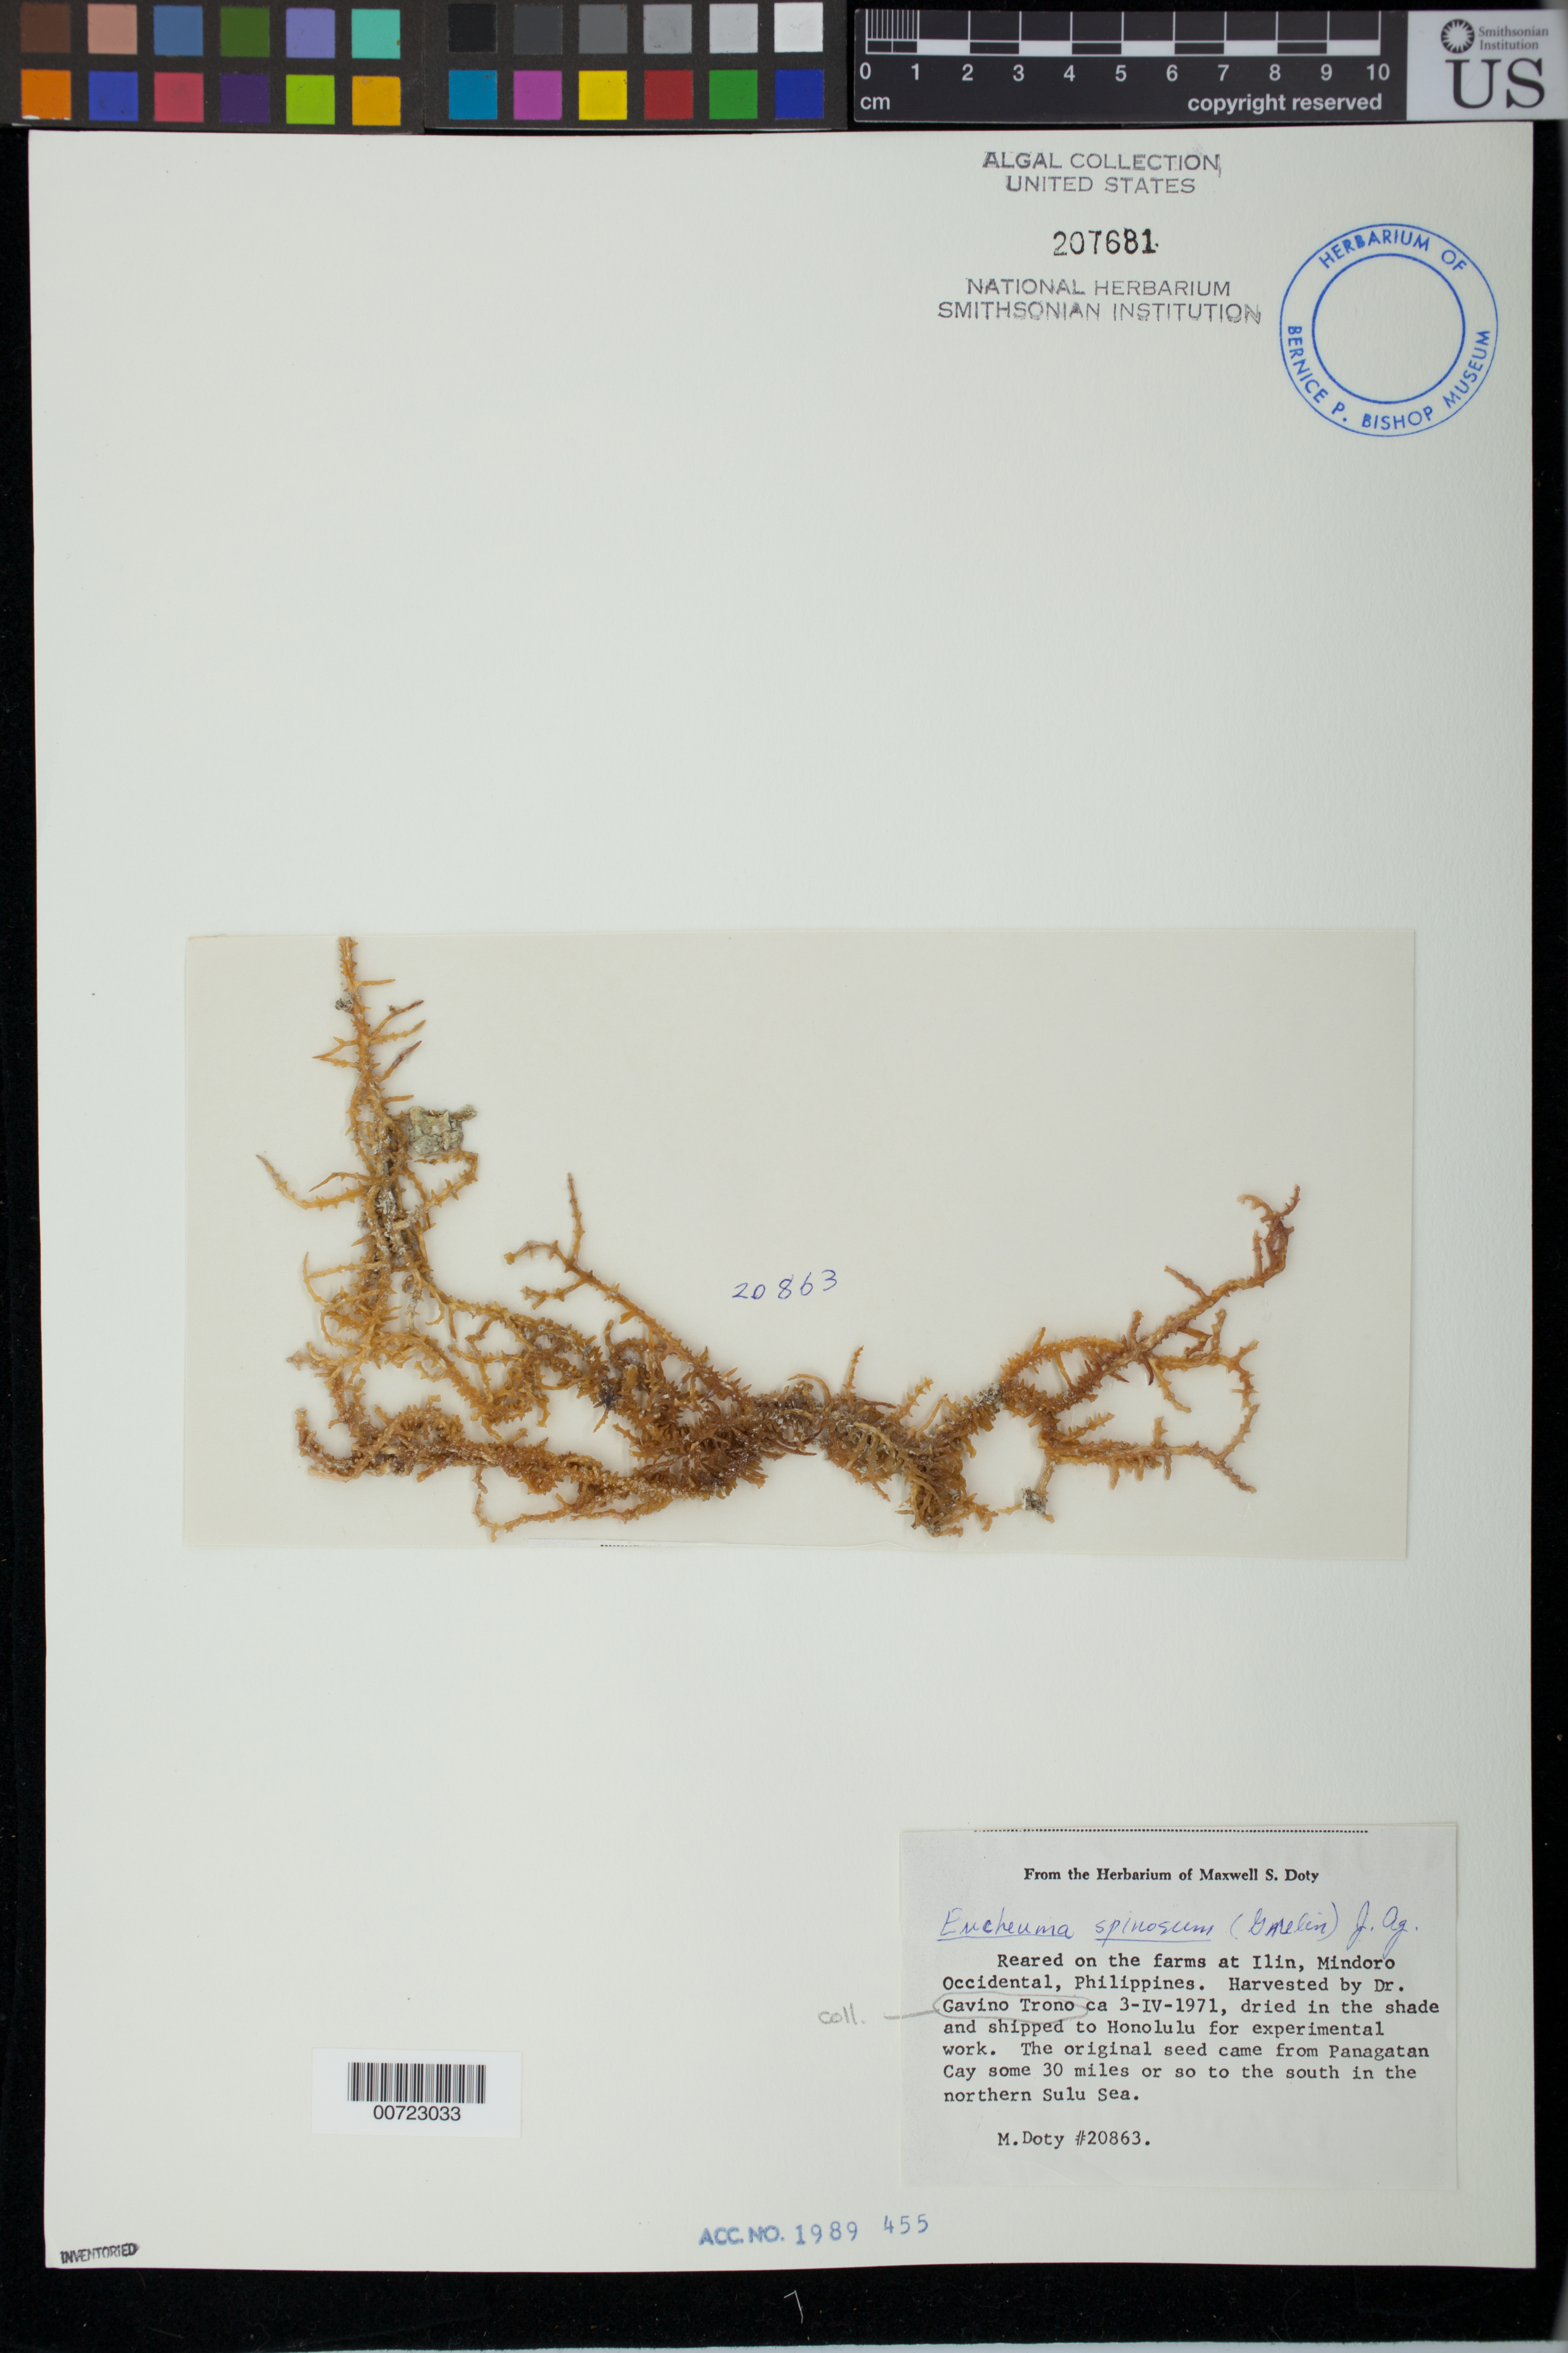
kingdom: Plantae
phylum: Rhodophyta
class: Florideophyceae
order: Gigartinales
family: Solieriaceae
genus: Eucheuma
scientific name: Eucheuma denticulatum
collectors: G. Trono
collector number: MSD 20863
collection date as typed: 03 Apr 1971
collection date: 1971-04-03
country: Philippines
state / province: Mimaropa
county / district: Mindoro Occidental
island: Mindoro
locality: Ilin (Note: the original "seed" came from Panagatan Cay ca. 30 miles to south in northern Sulu Sea)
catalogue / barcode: US 207681